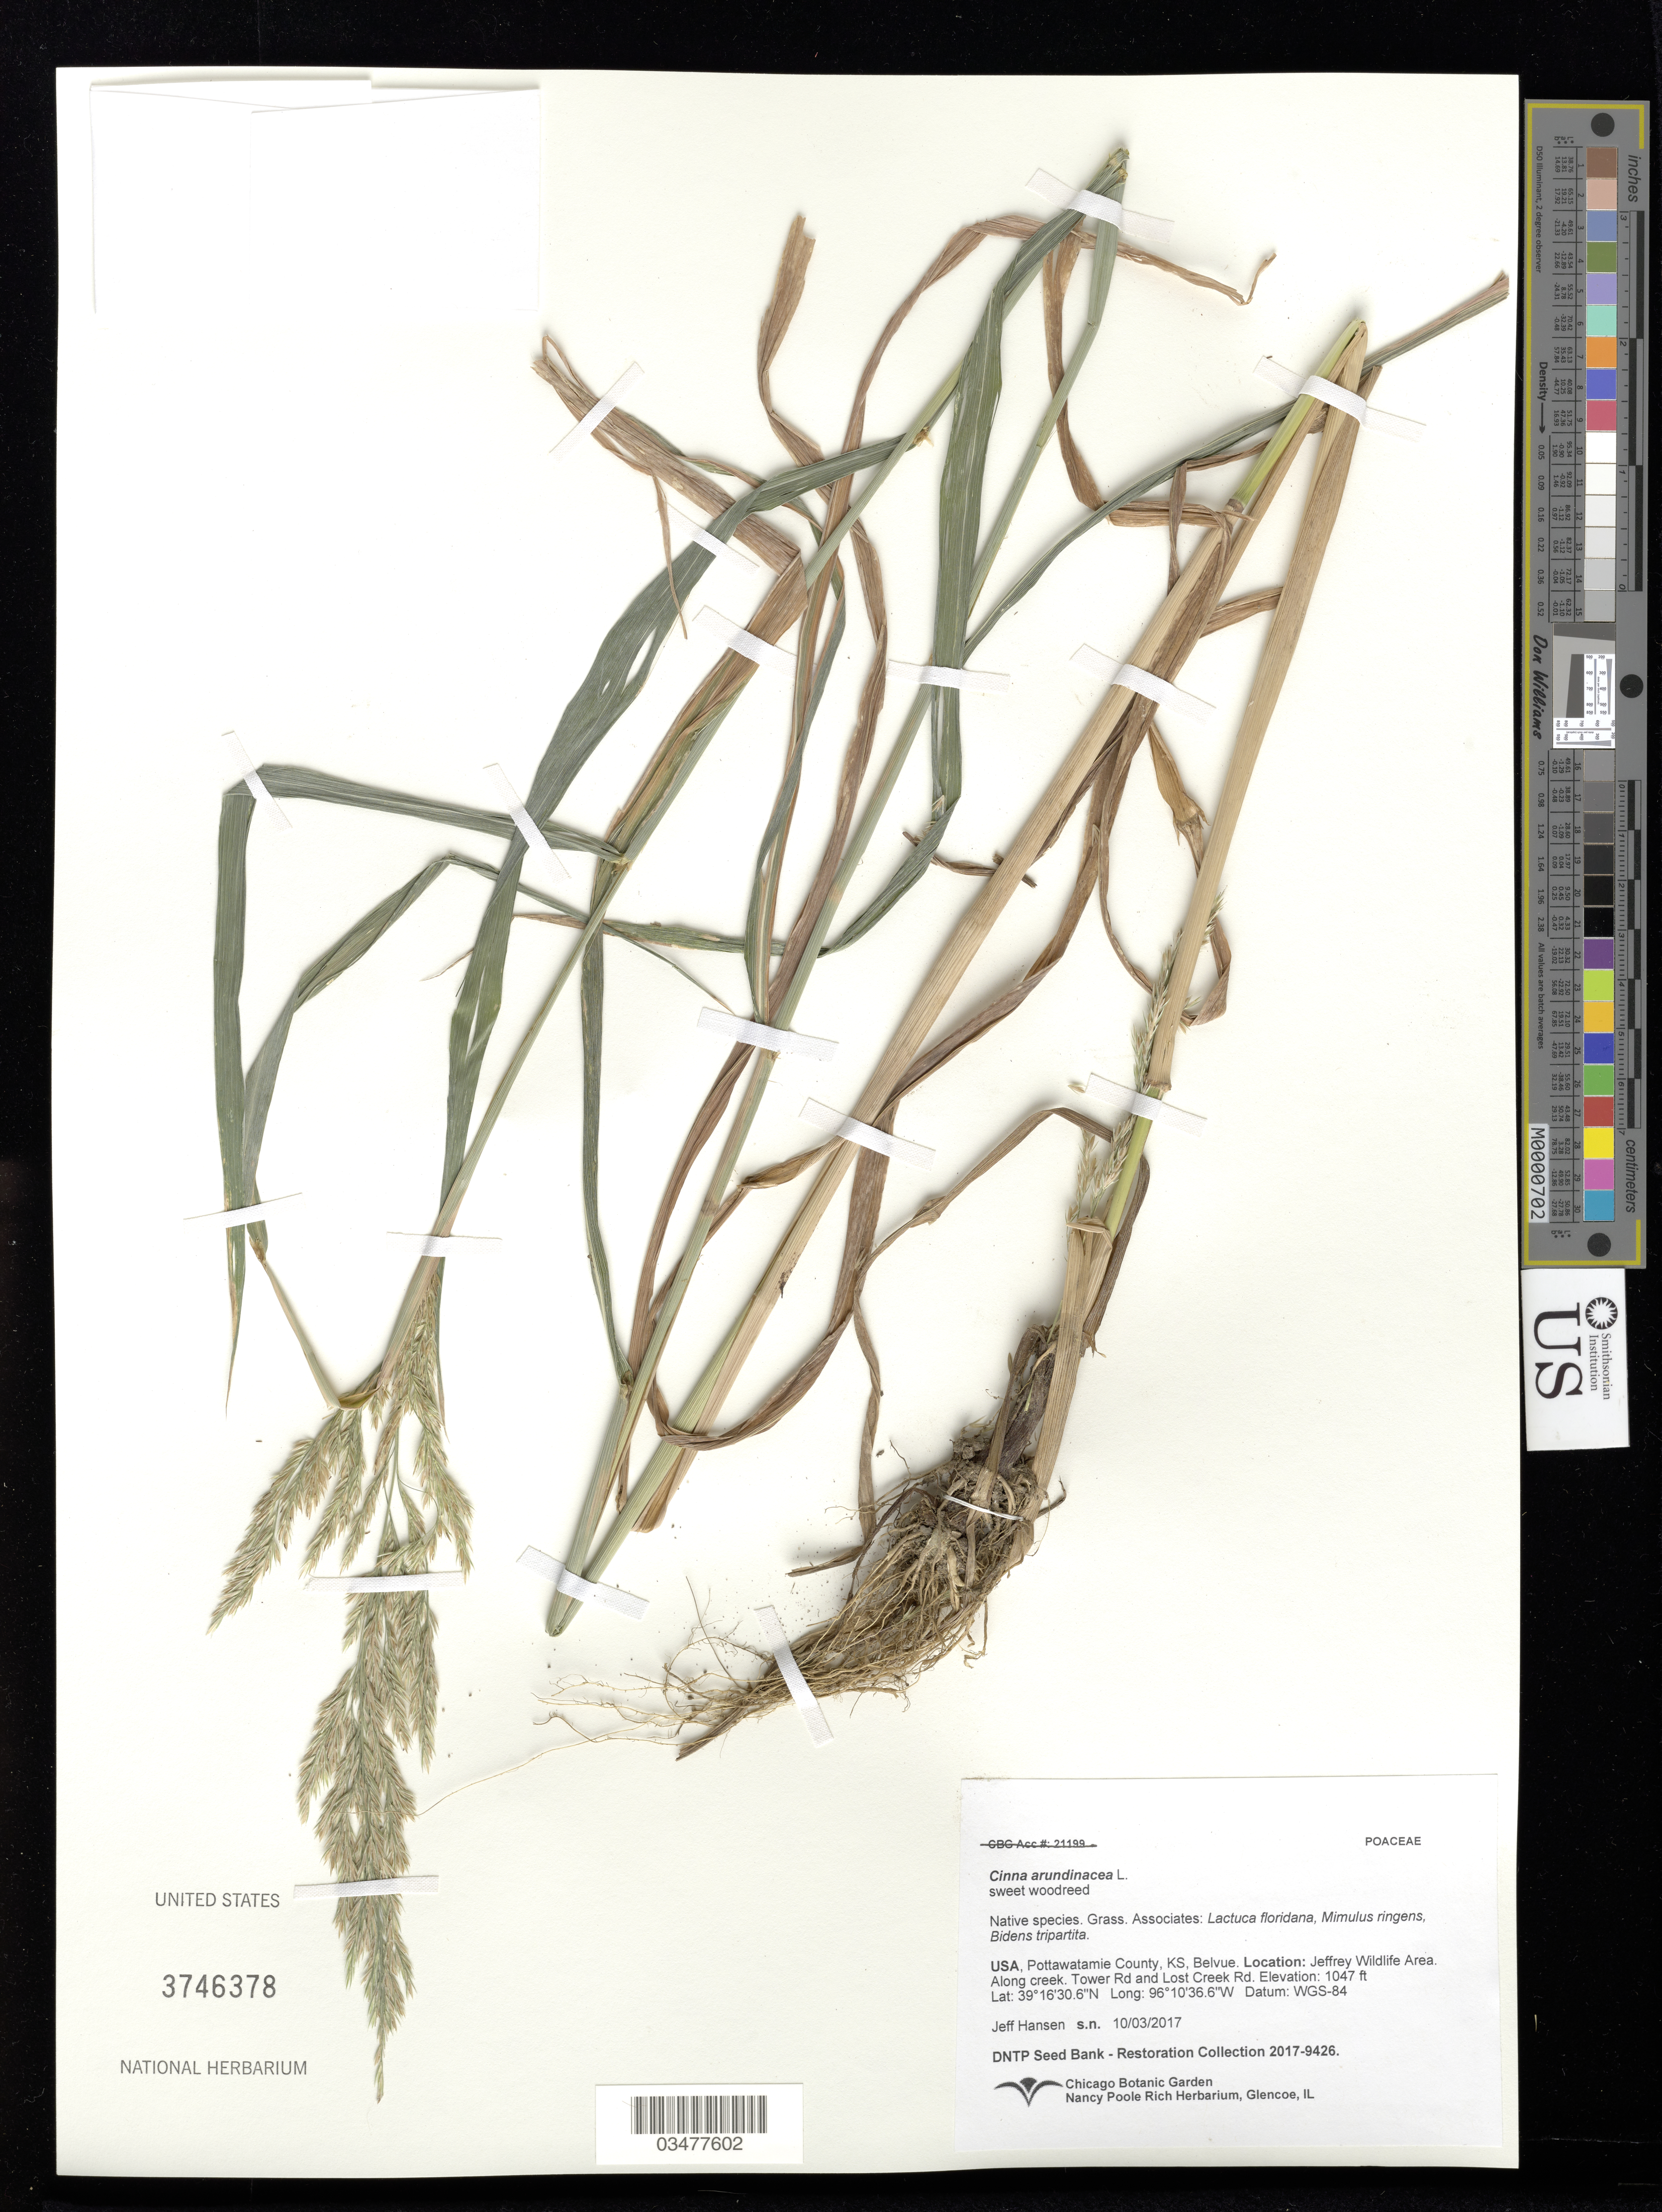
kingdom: Plantae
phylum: Tracheophyta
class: Liliopsida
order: Poales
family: Poaceae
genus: Cinna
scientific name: Cinna arundinacea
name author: L.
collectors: J. Hansen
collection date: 2017-10-03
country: United States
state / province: Kansas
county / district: Pottawatomie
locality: Jeffrey Wildlife Area, Along creek. Tower Rd and Lost Creek Rd., Belvue.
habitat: Lactuca floridana, Mimulus ringens, Bidens tripartita.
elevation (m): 319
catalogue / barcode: US 3746378